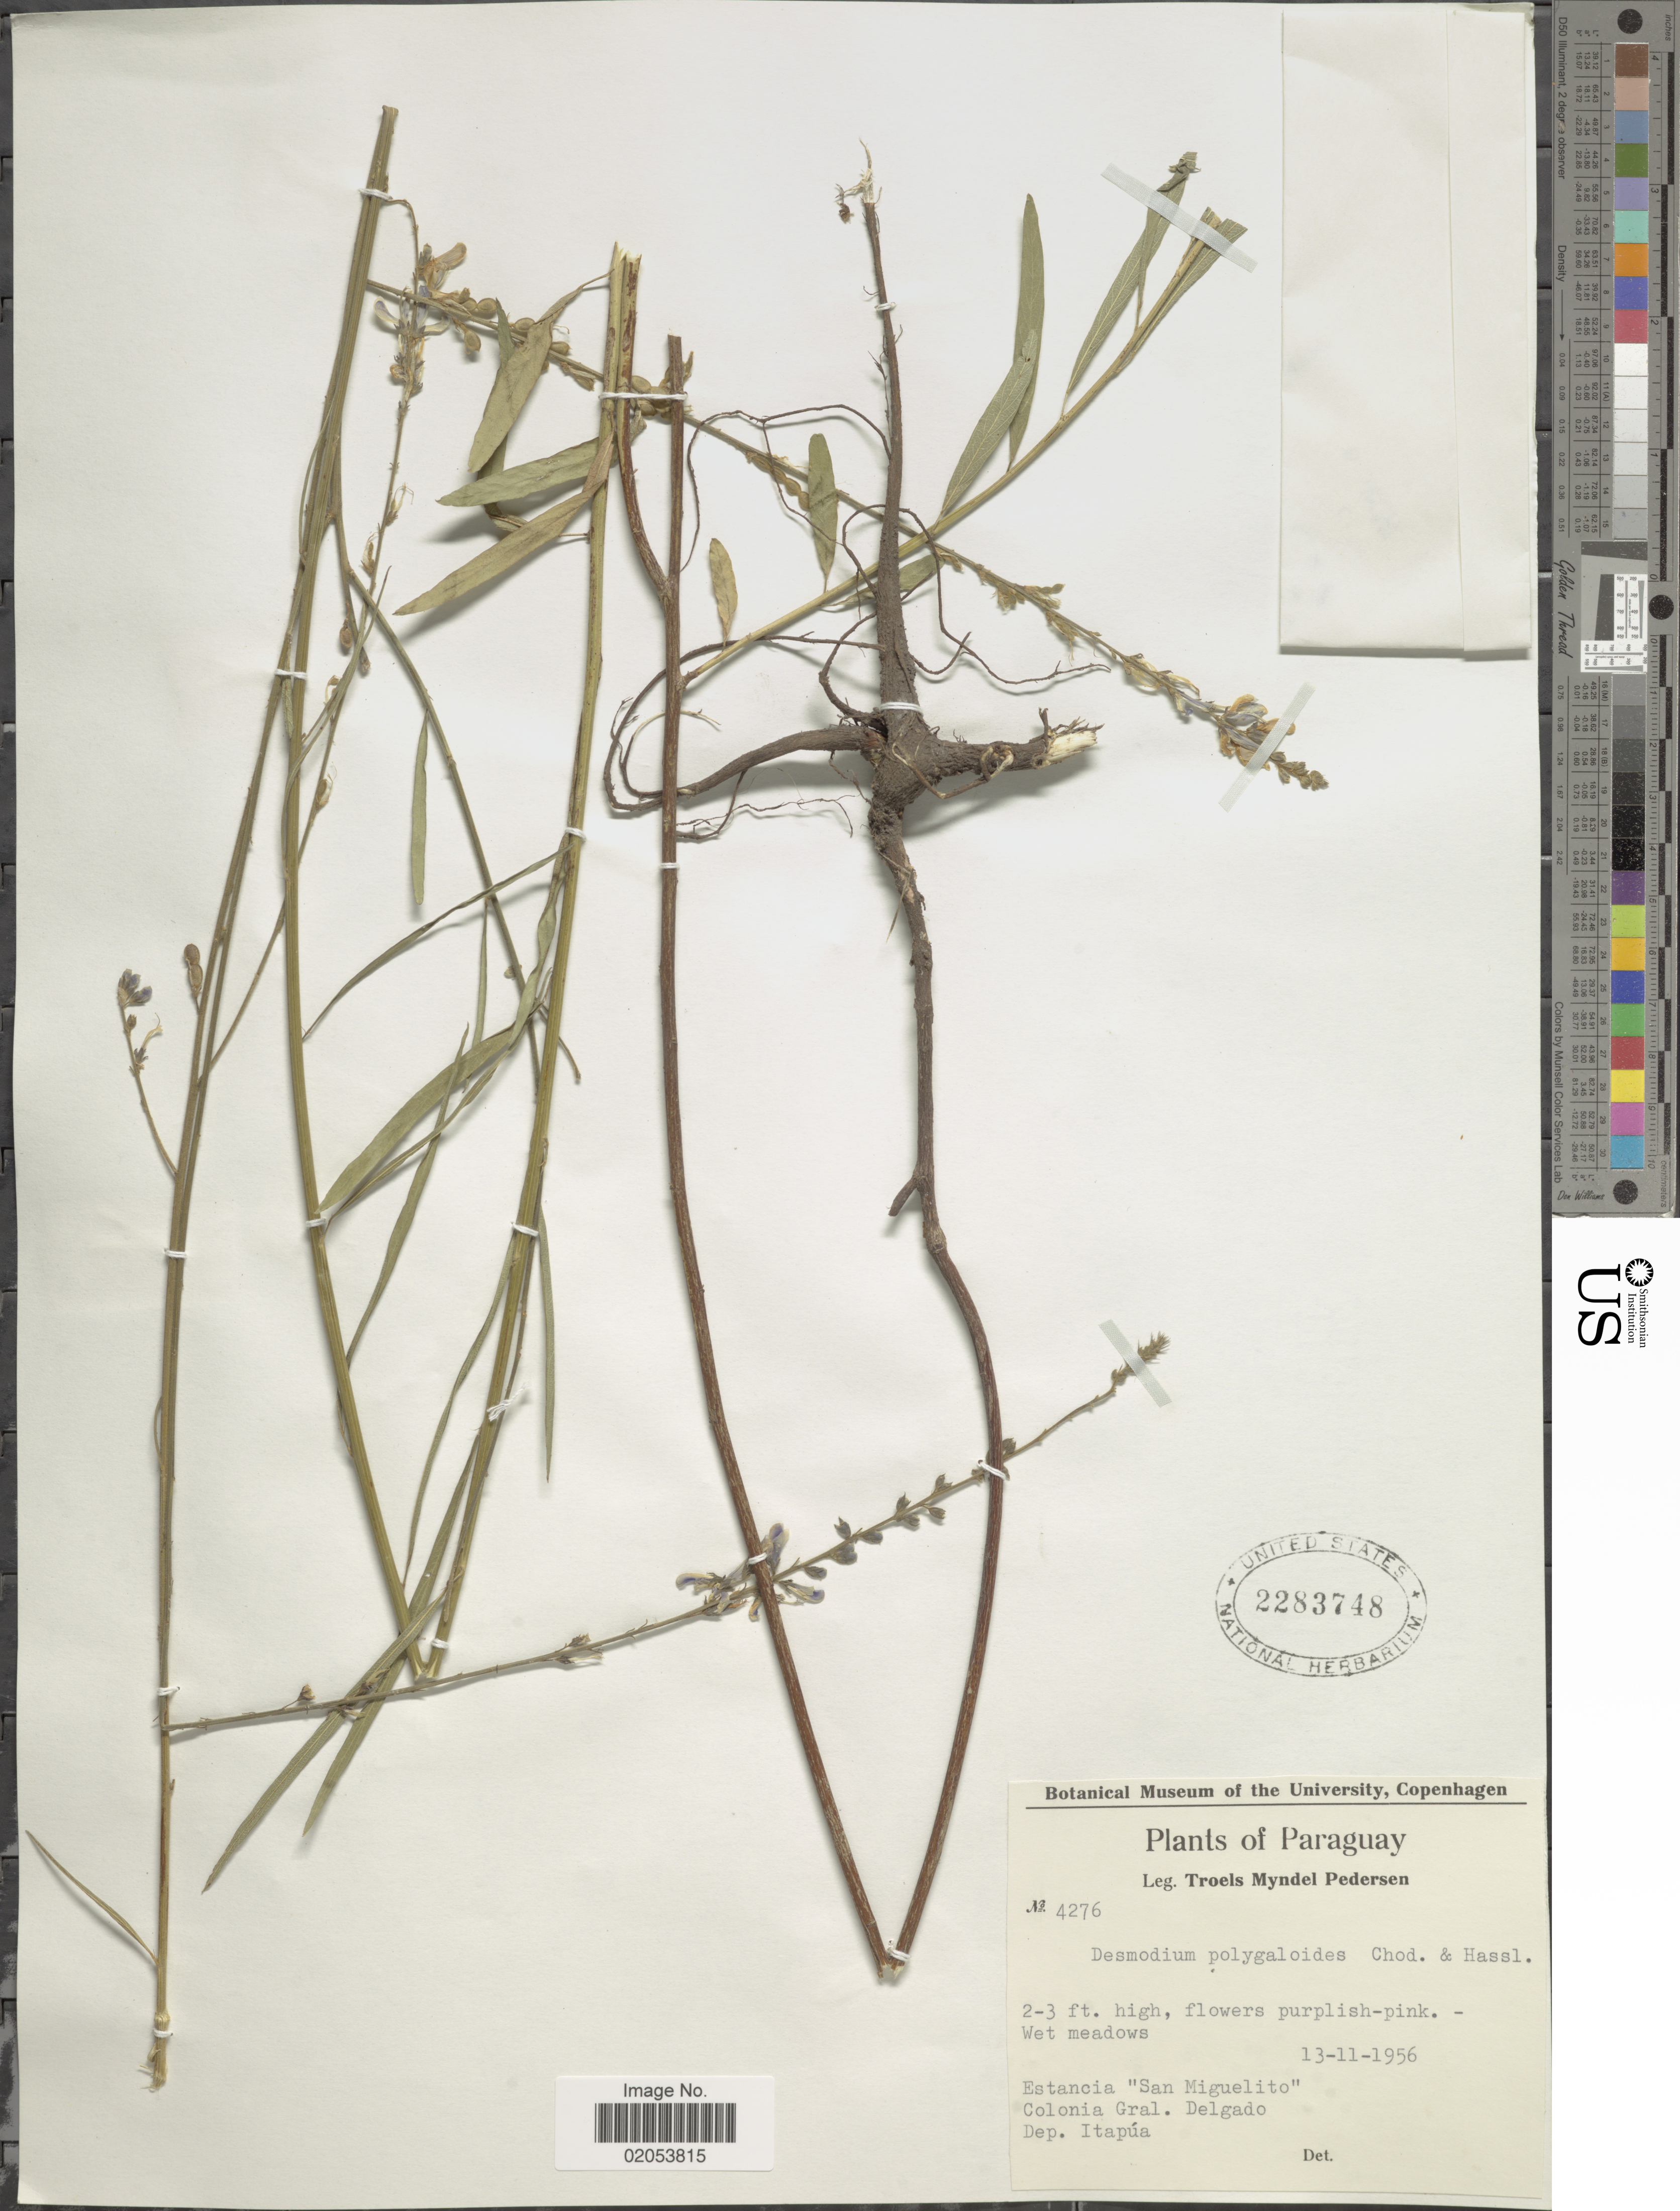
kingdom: Plantae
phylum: Tracheophyta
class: Magnoliopsida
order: Fabales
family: Fabaceae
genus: Desmodium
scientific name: Desmodium polygaloides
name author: Chodat & Hassl.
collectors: T. Pederson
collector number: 4276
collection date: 1956-02-13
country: Paraguay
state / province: Itapua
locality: Estancia "San Miguelito". Colonia Gral. Delgado. Dep. Itapua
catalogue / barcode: US 2283748